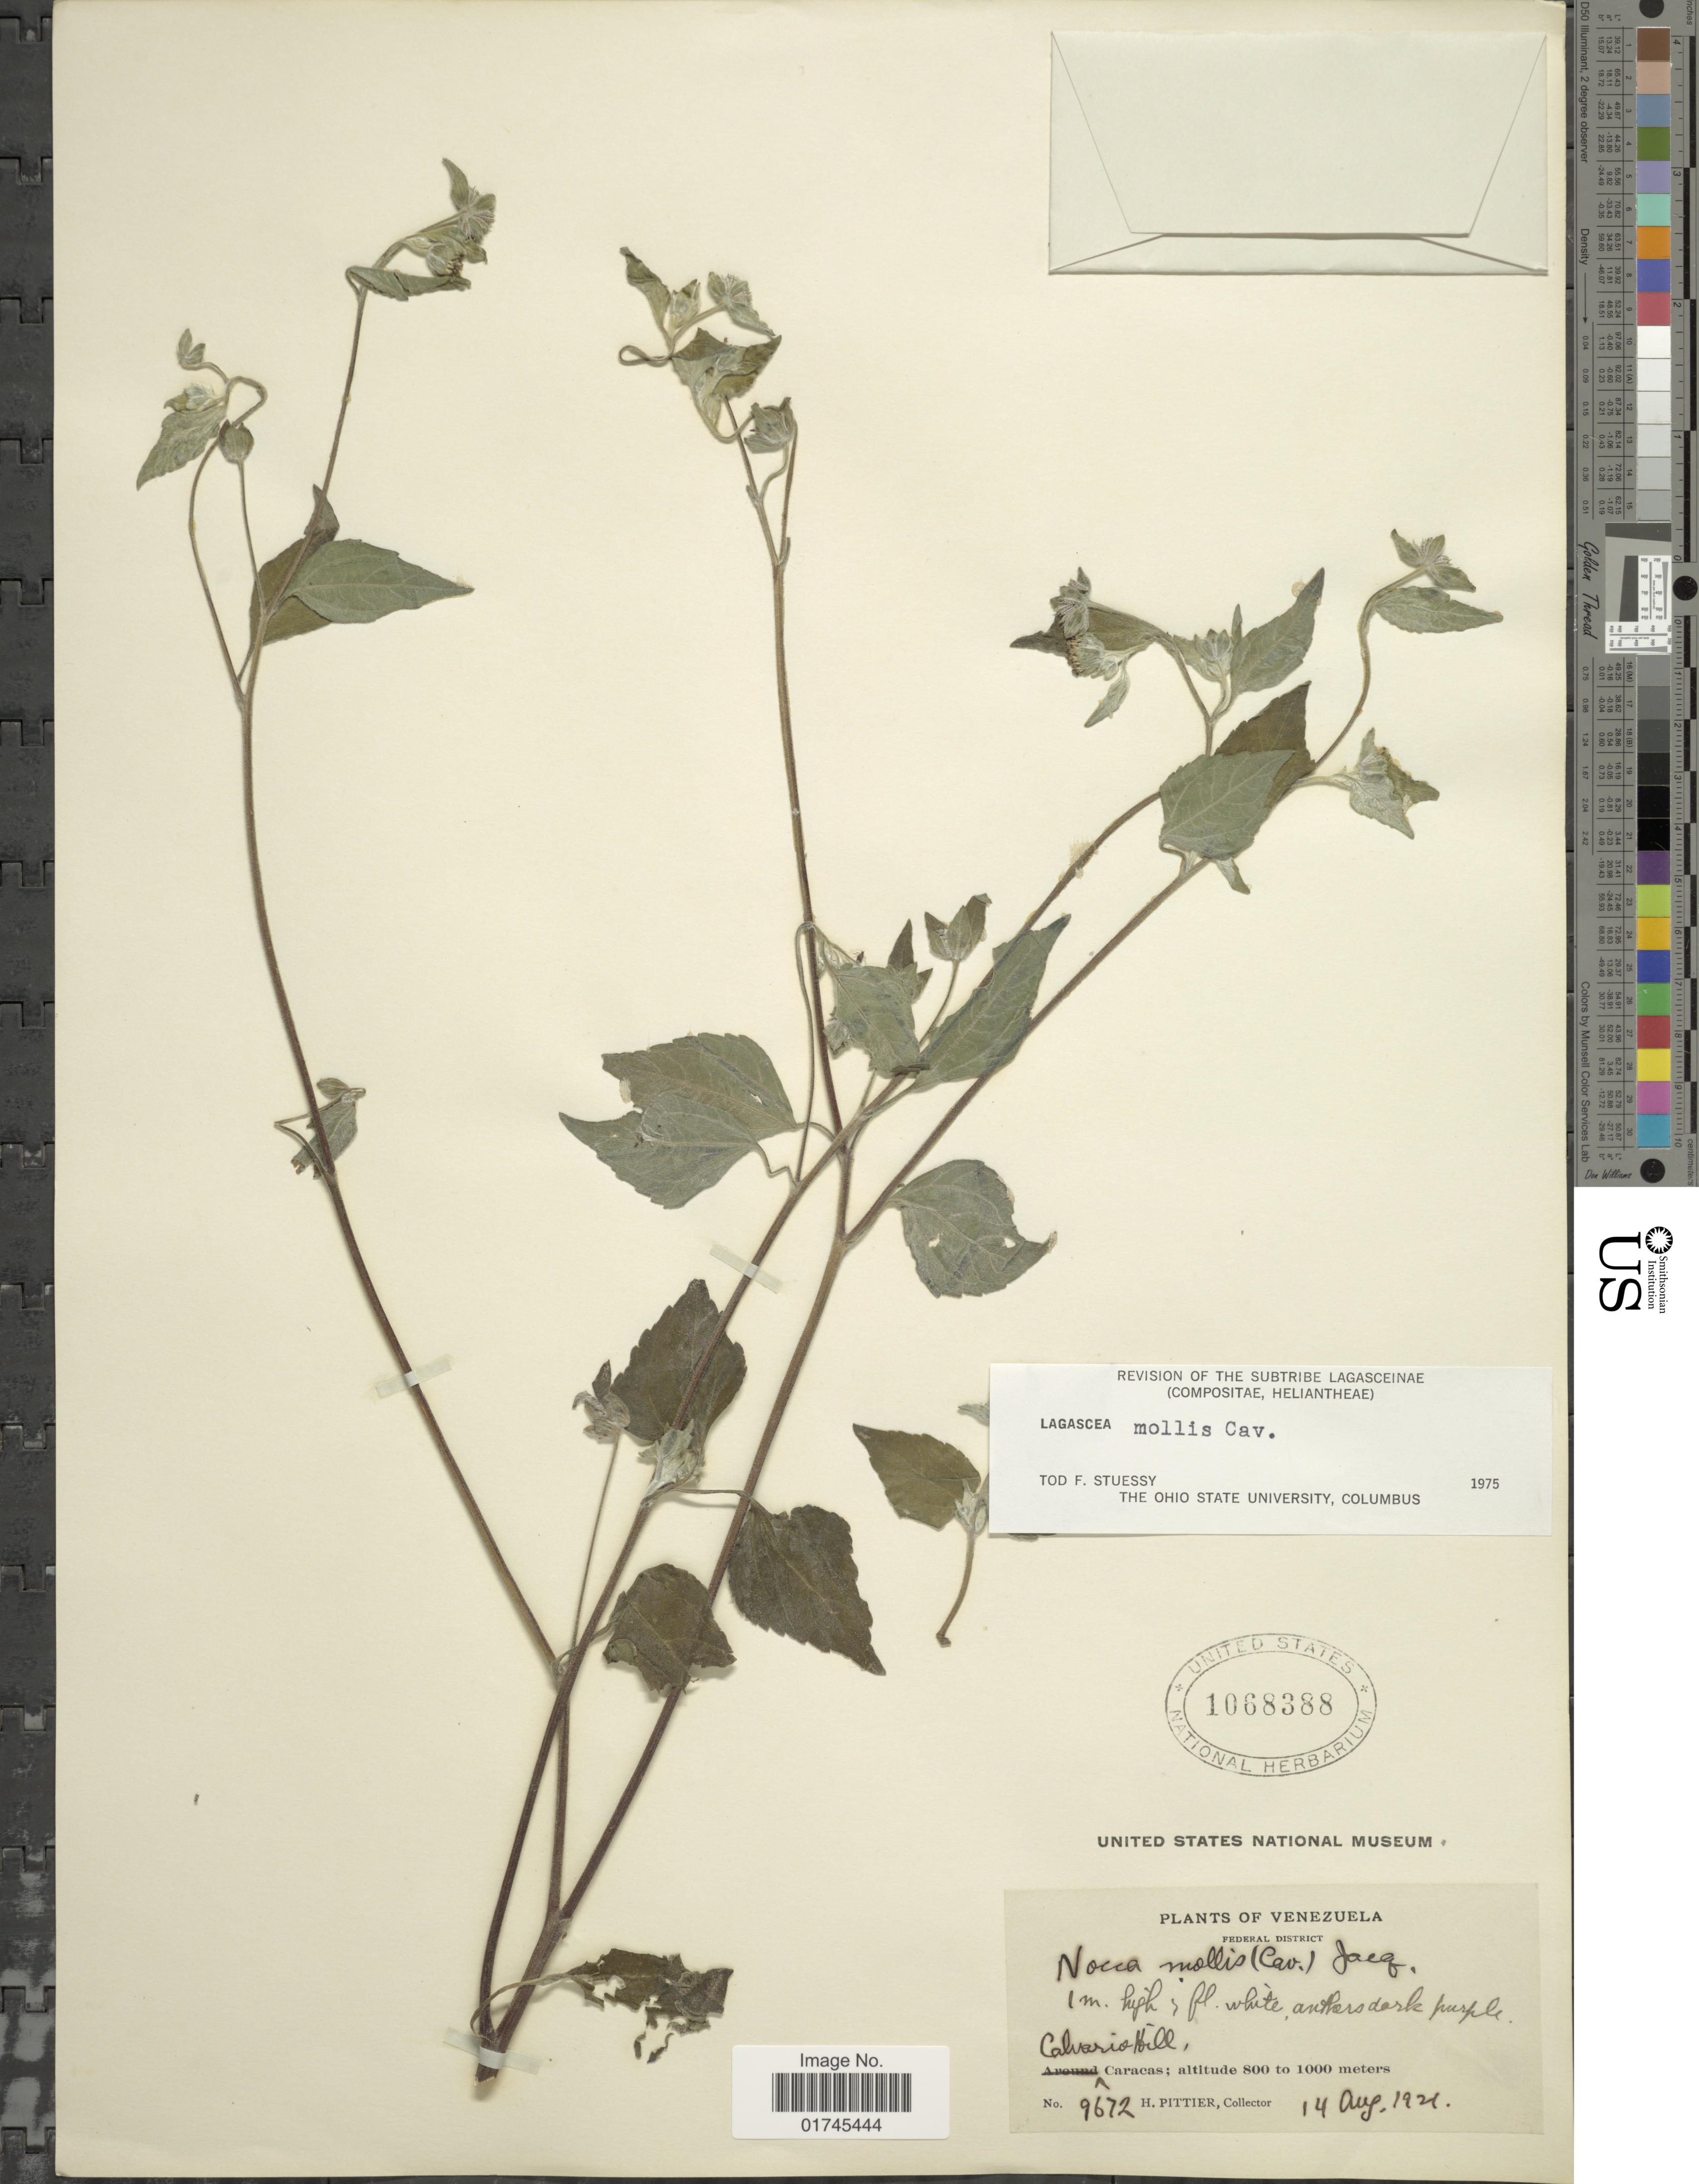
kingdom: Plantae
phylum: Tracheophyta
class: Magnoliopsida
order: Asterales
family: Asteraceae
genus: Lagascea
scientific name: Lagascea mollis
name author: Cav.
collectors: H. F. Pittier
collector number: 9672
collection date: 1921-08-14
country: Venezuela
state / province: Distrito Federal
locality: Calvario Hill, Caracas.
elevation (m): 800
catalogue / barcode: US 106838